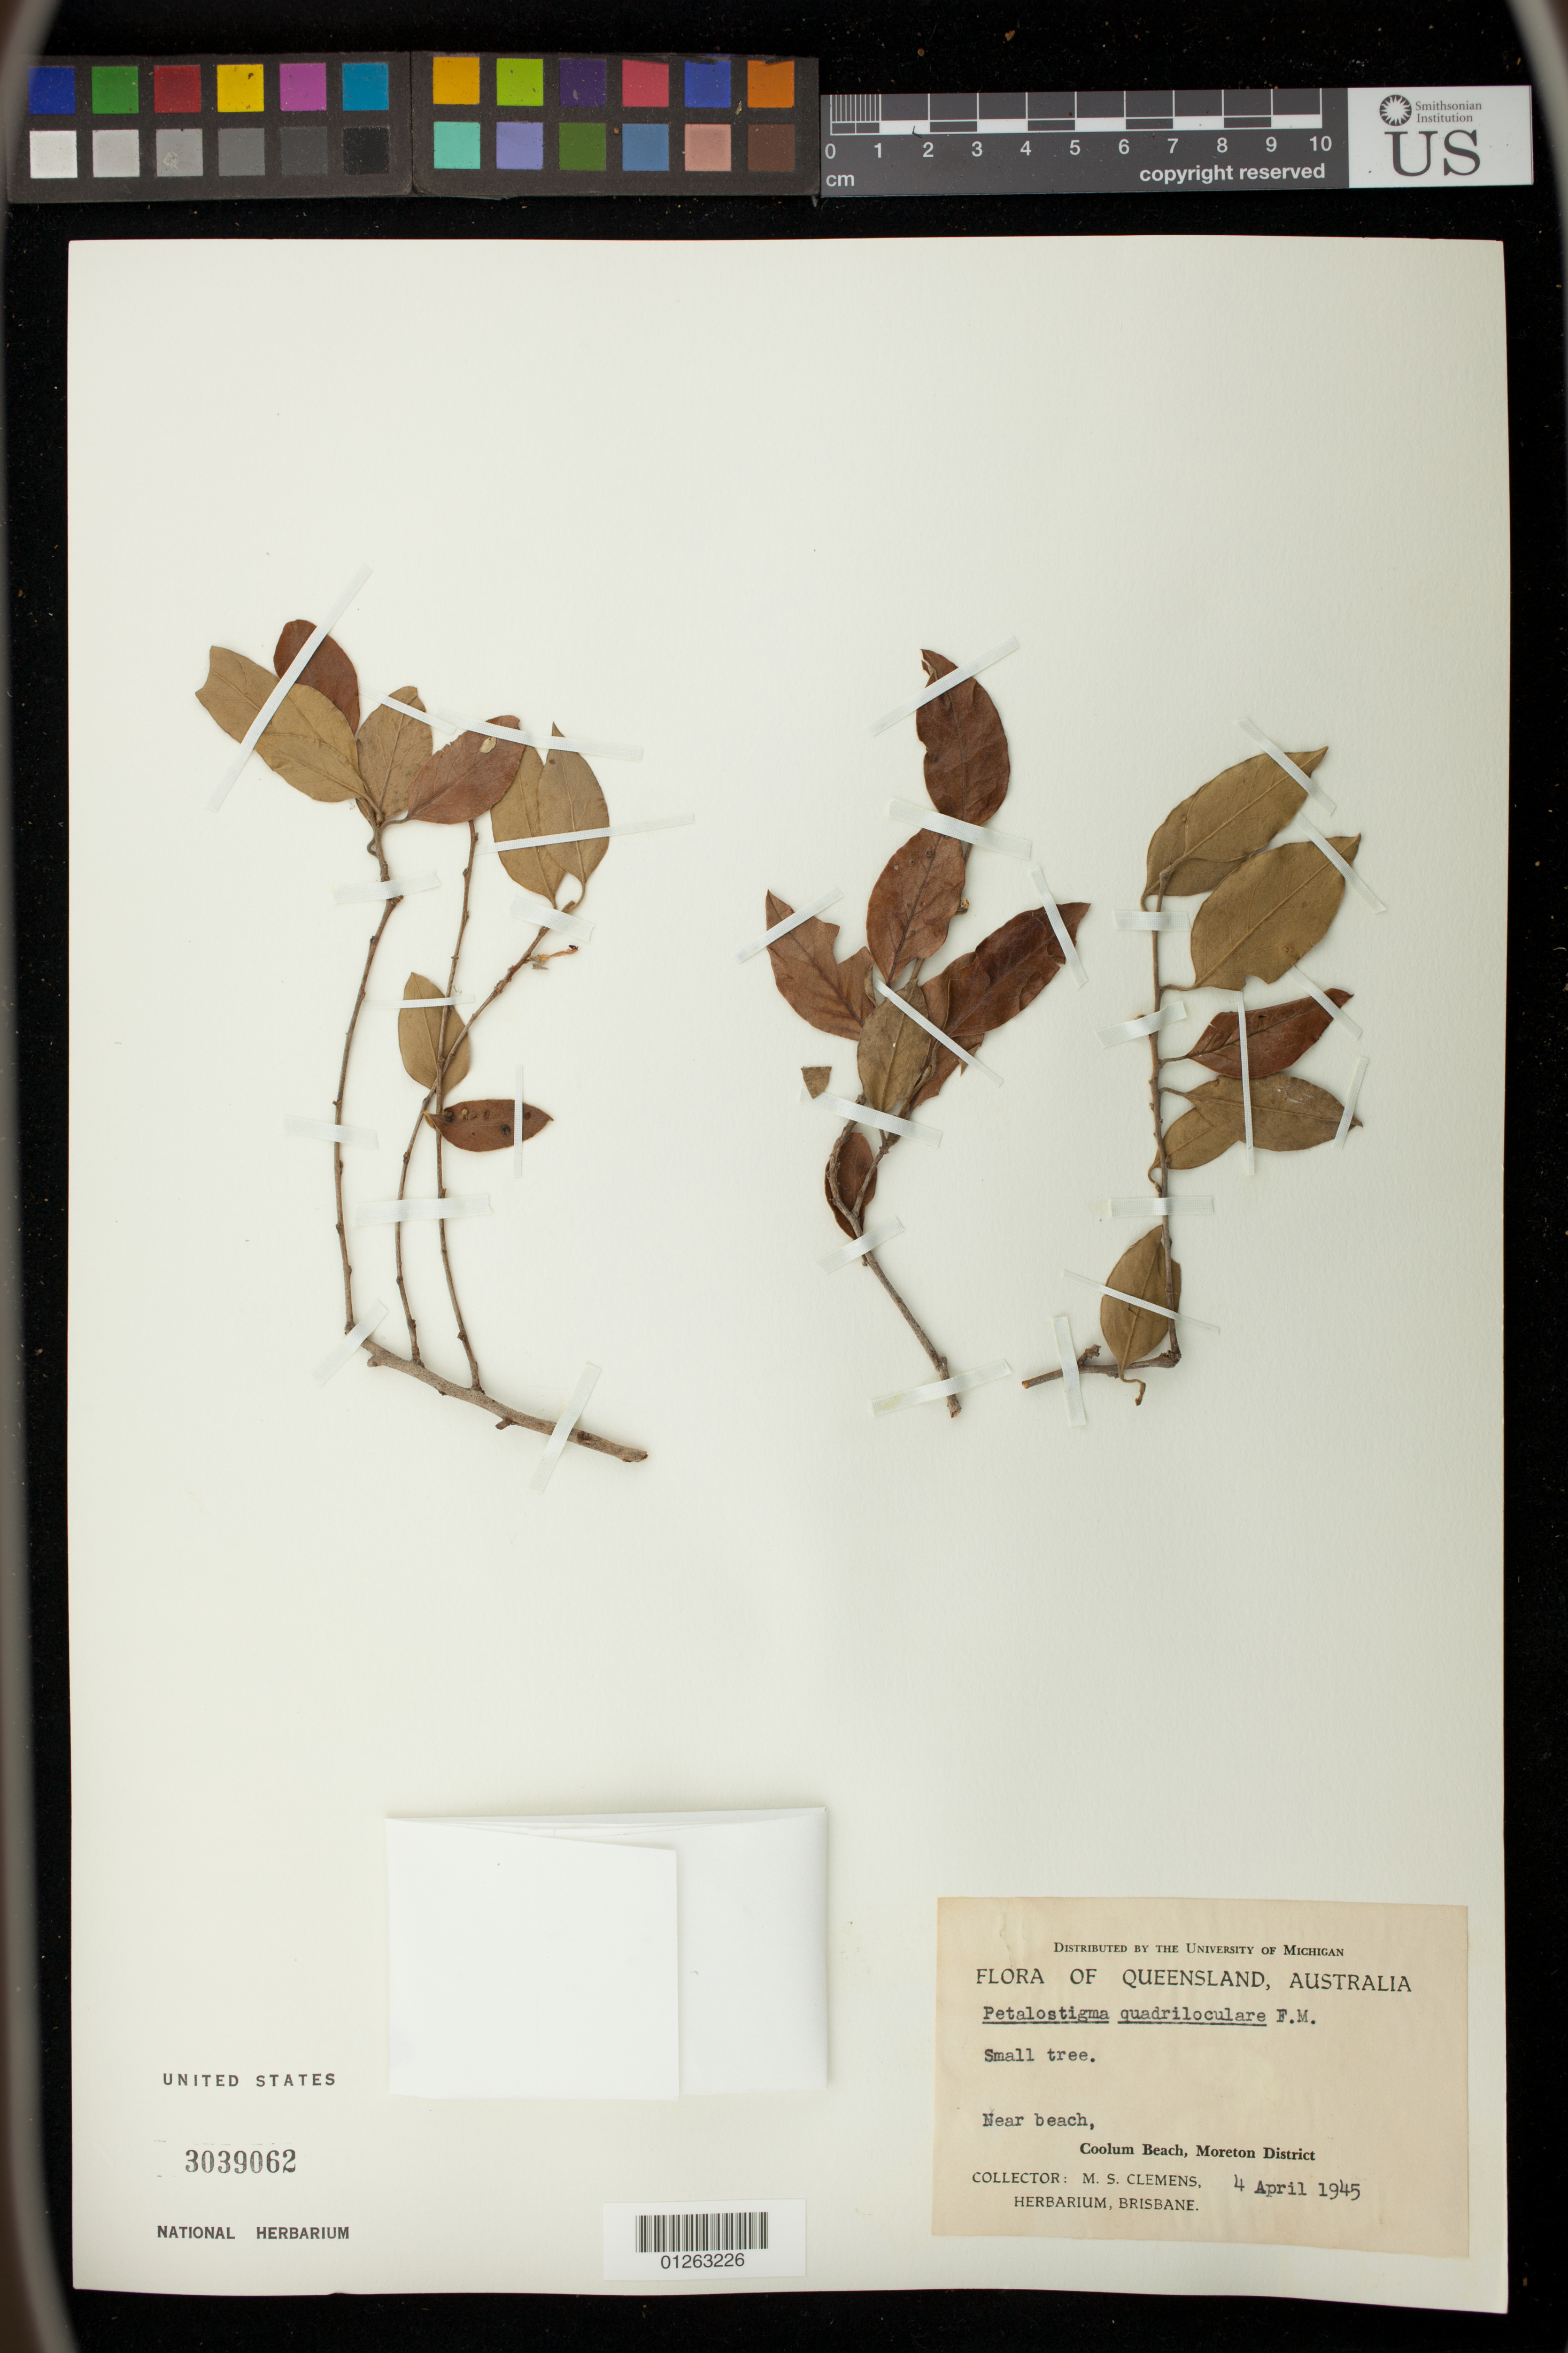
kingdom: Plantae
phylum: Tracheophyta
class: Magnoliopsida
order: Malpighiales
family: Picrodendraceae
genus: Petalostigma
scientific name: Petalostigma quadriloculare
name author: F. Muell.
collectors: M. S. Clemens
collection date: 1945-04-04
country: Australia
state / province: Queensland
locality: Coolum Beach, Moreton District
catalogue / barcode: US 3039062